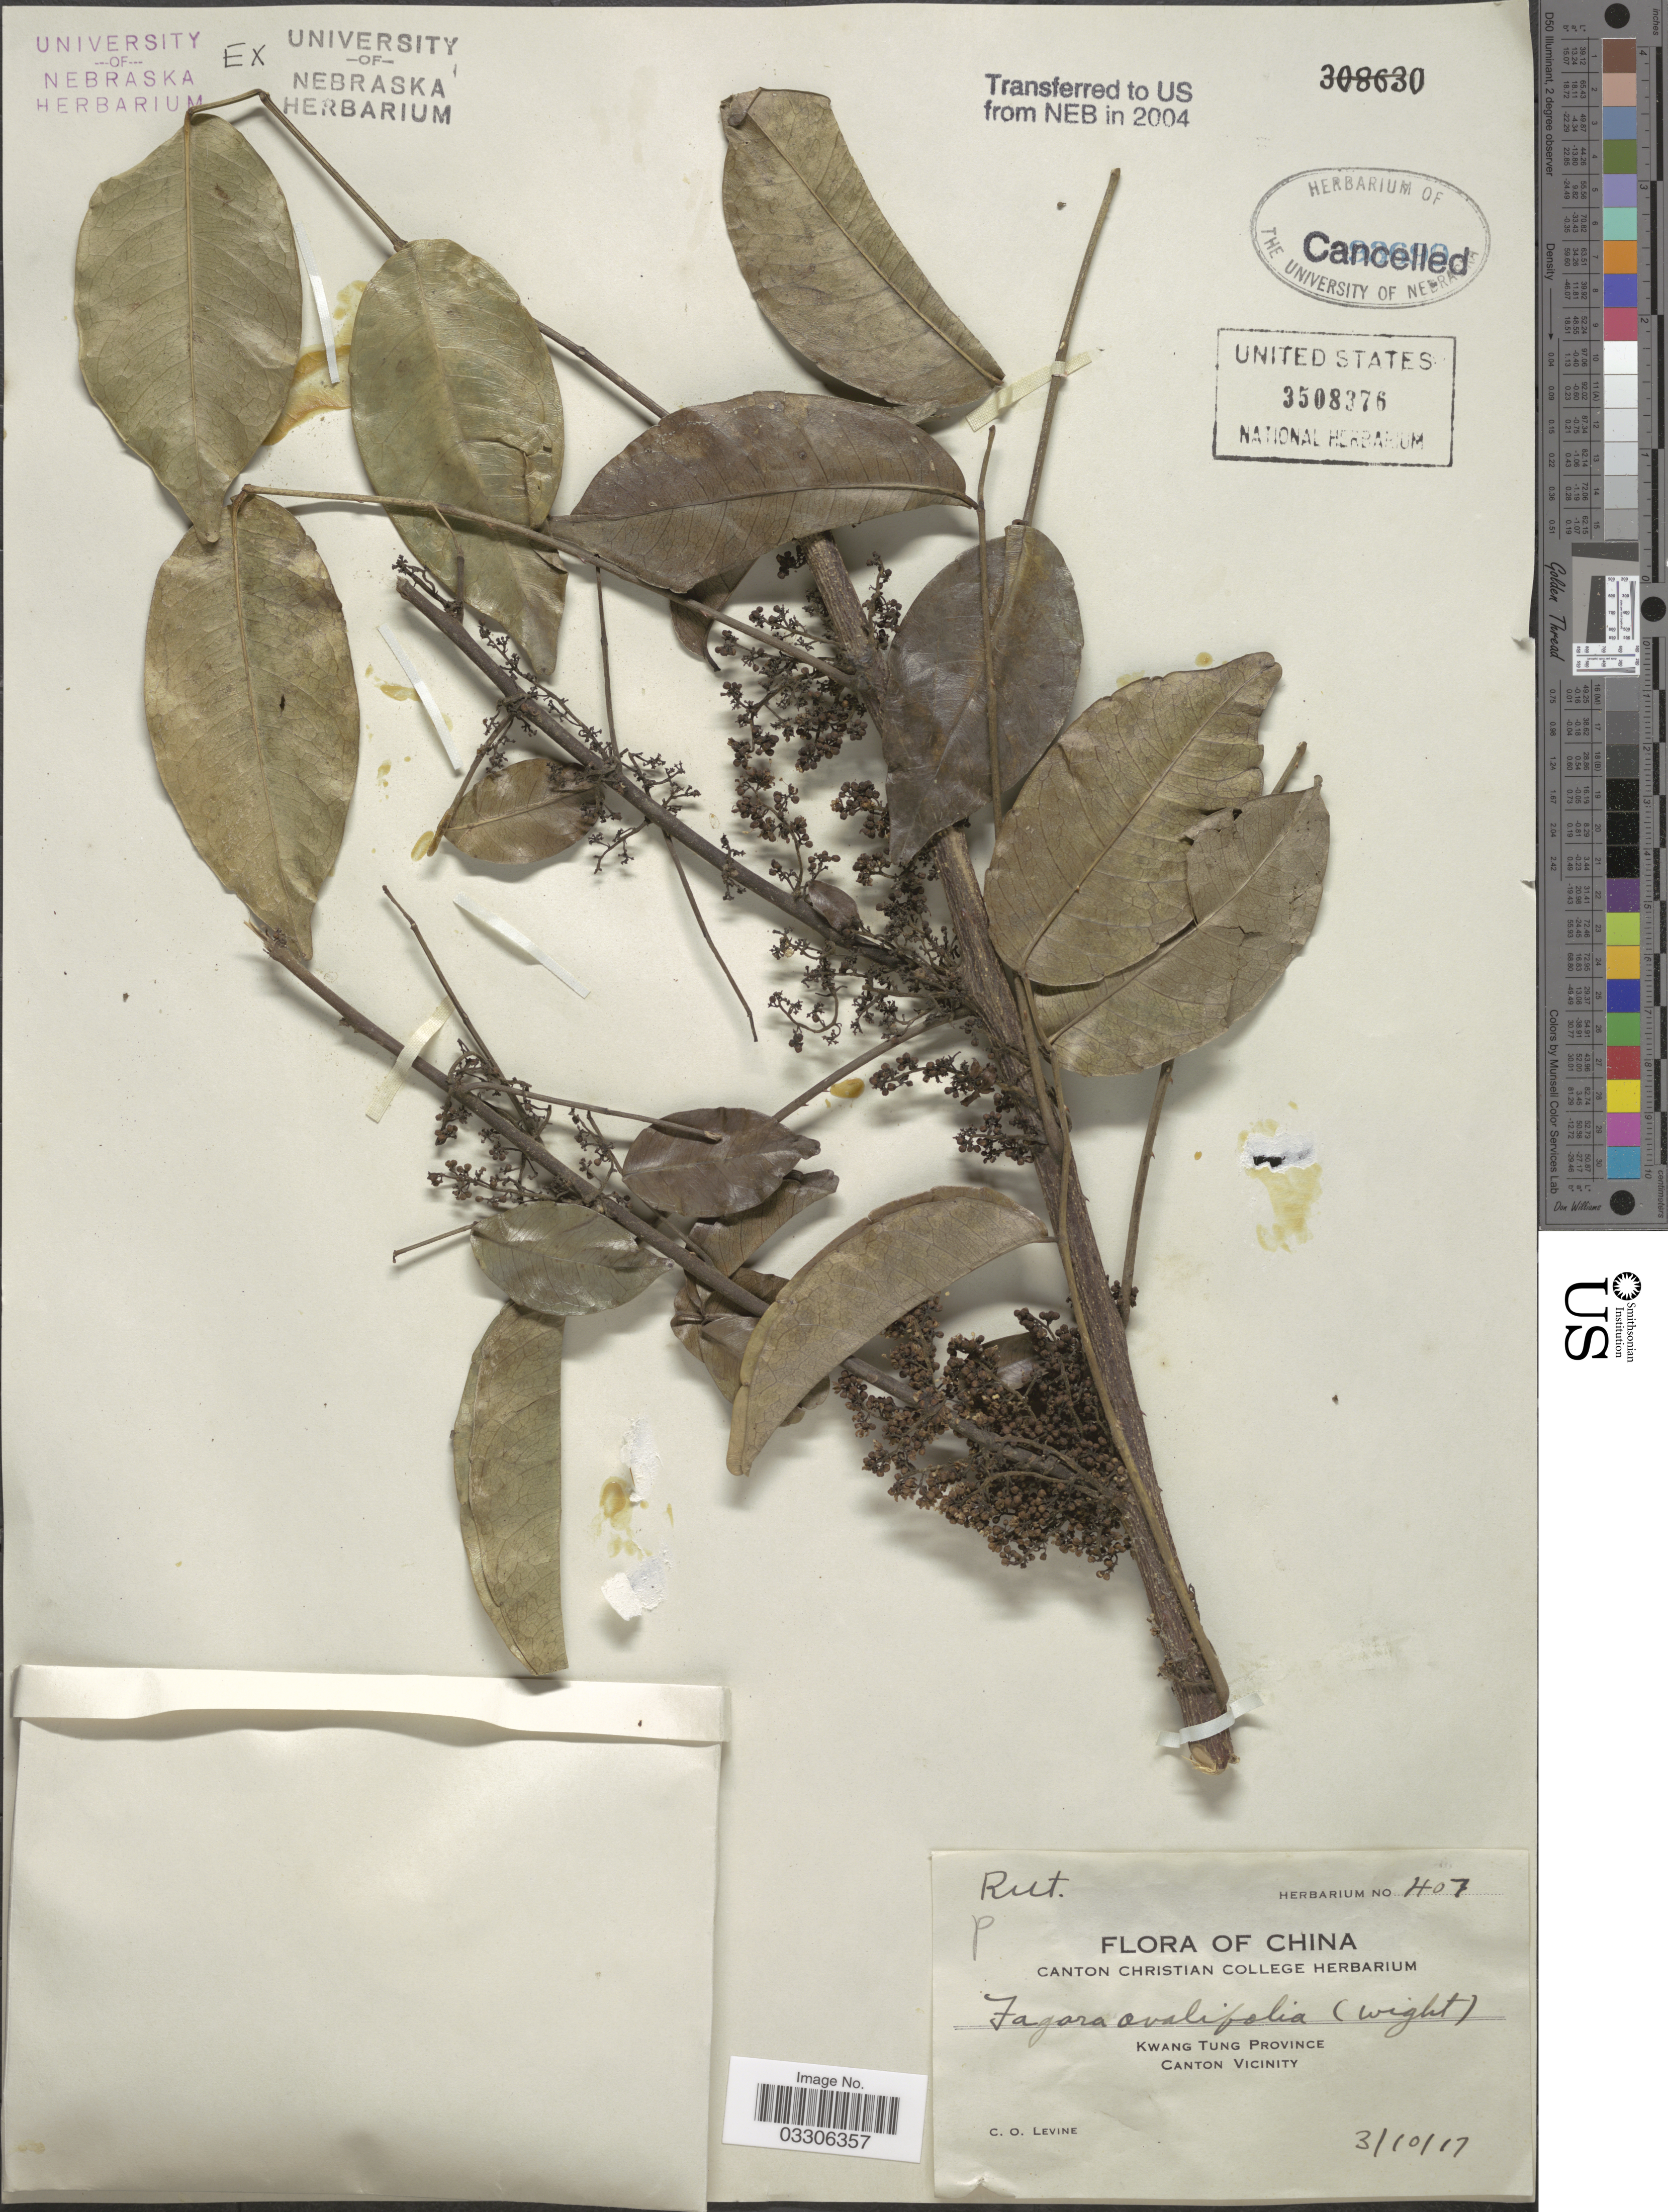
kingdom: Plantae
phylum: Tracheophyta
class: Magnoliopsida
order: Sapindales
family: Rutaceae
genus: Zanthoxylum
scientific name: Zanthoxylum ovalifolium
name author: Wight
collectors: C. O. Levine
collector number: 407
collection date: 1917-10-03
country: China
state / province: Guangdong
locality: Kwang Tung Province. Canton Vicinity.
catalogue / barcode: US 3508376